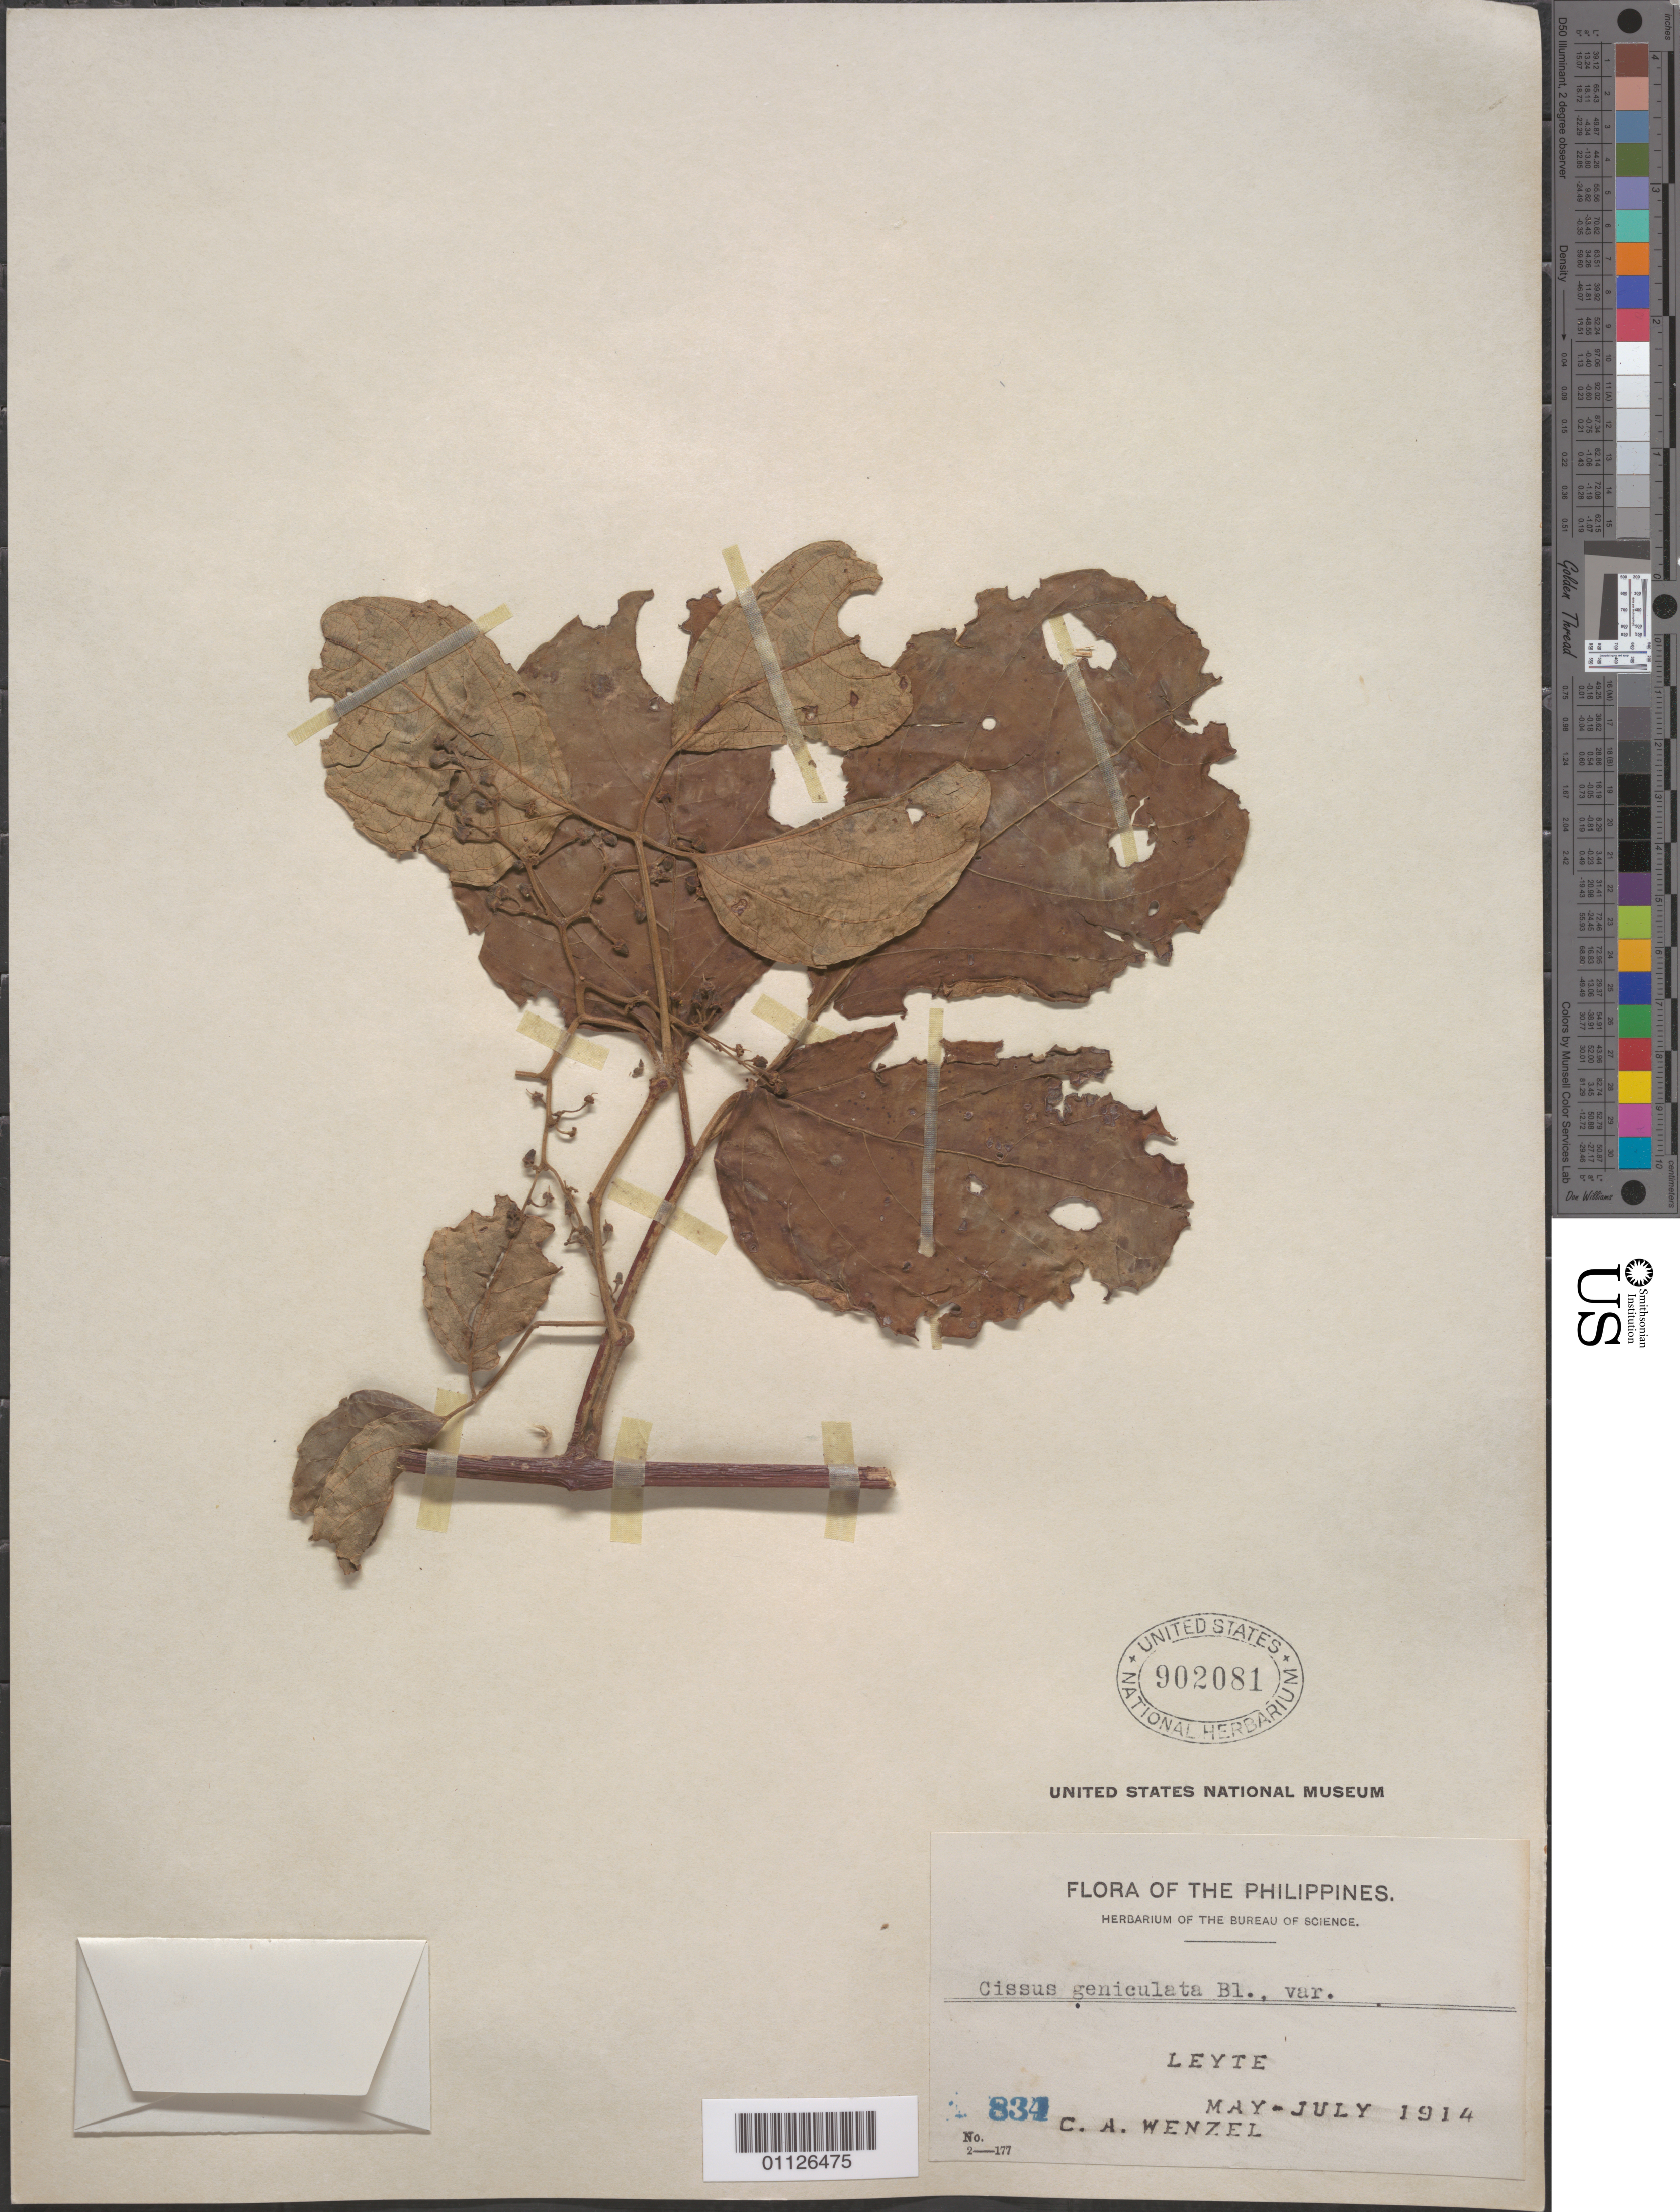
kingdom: Plantae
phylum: Tracheophyta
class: Magnoliopsida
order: Vitales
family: Vitaceae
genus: Cayratia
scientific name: Cayratia geniculata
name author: (Blume) Gagnep.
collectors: C. Wenzel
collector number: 834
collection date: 1914-05/1914-07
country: Philippines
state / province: Eastern Visayas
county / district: Leyte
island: Leyte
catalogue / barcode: US 902081